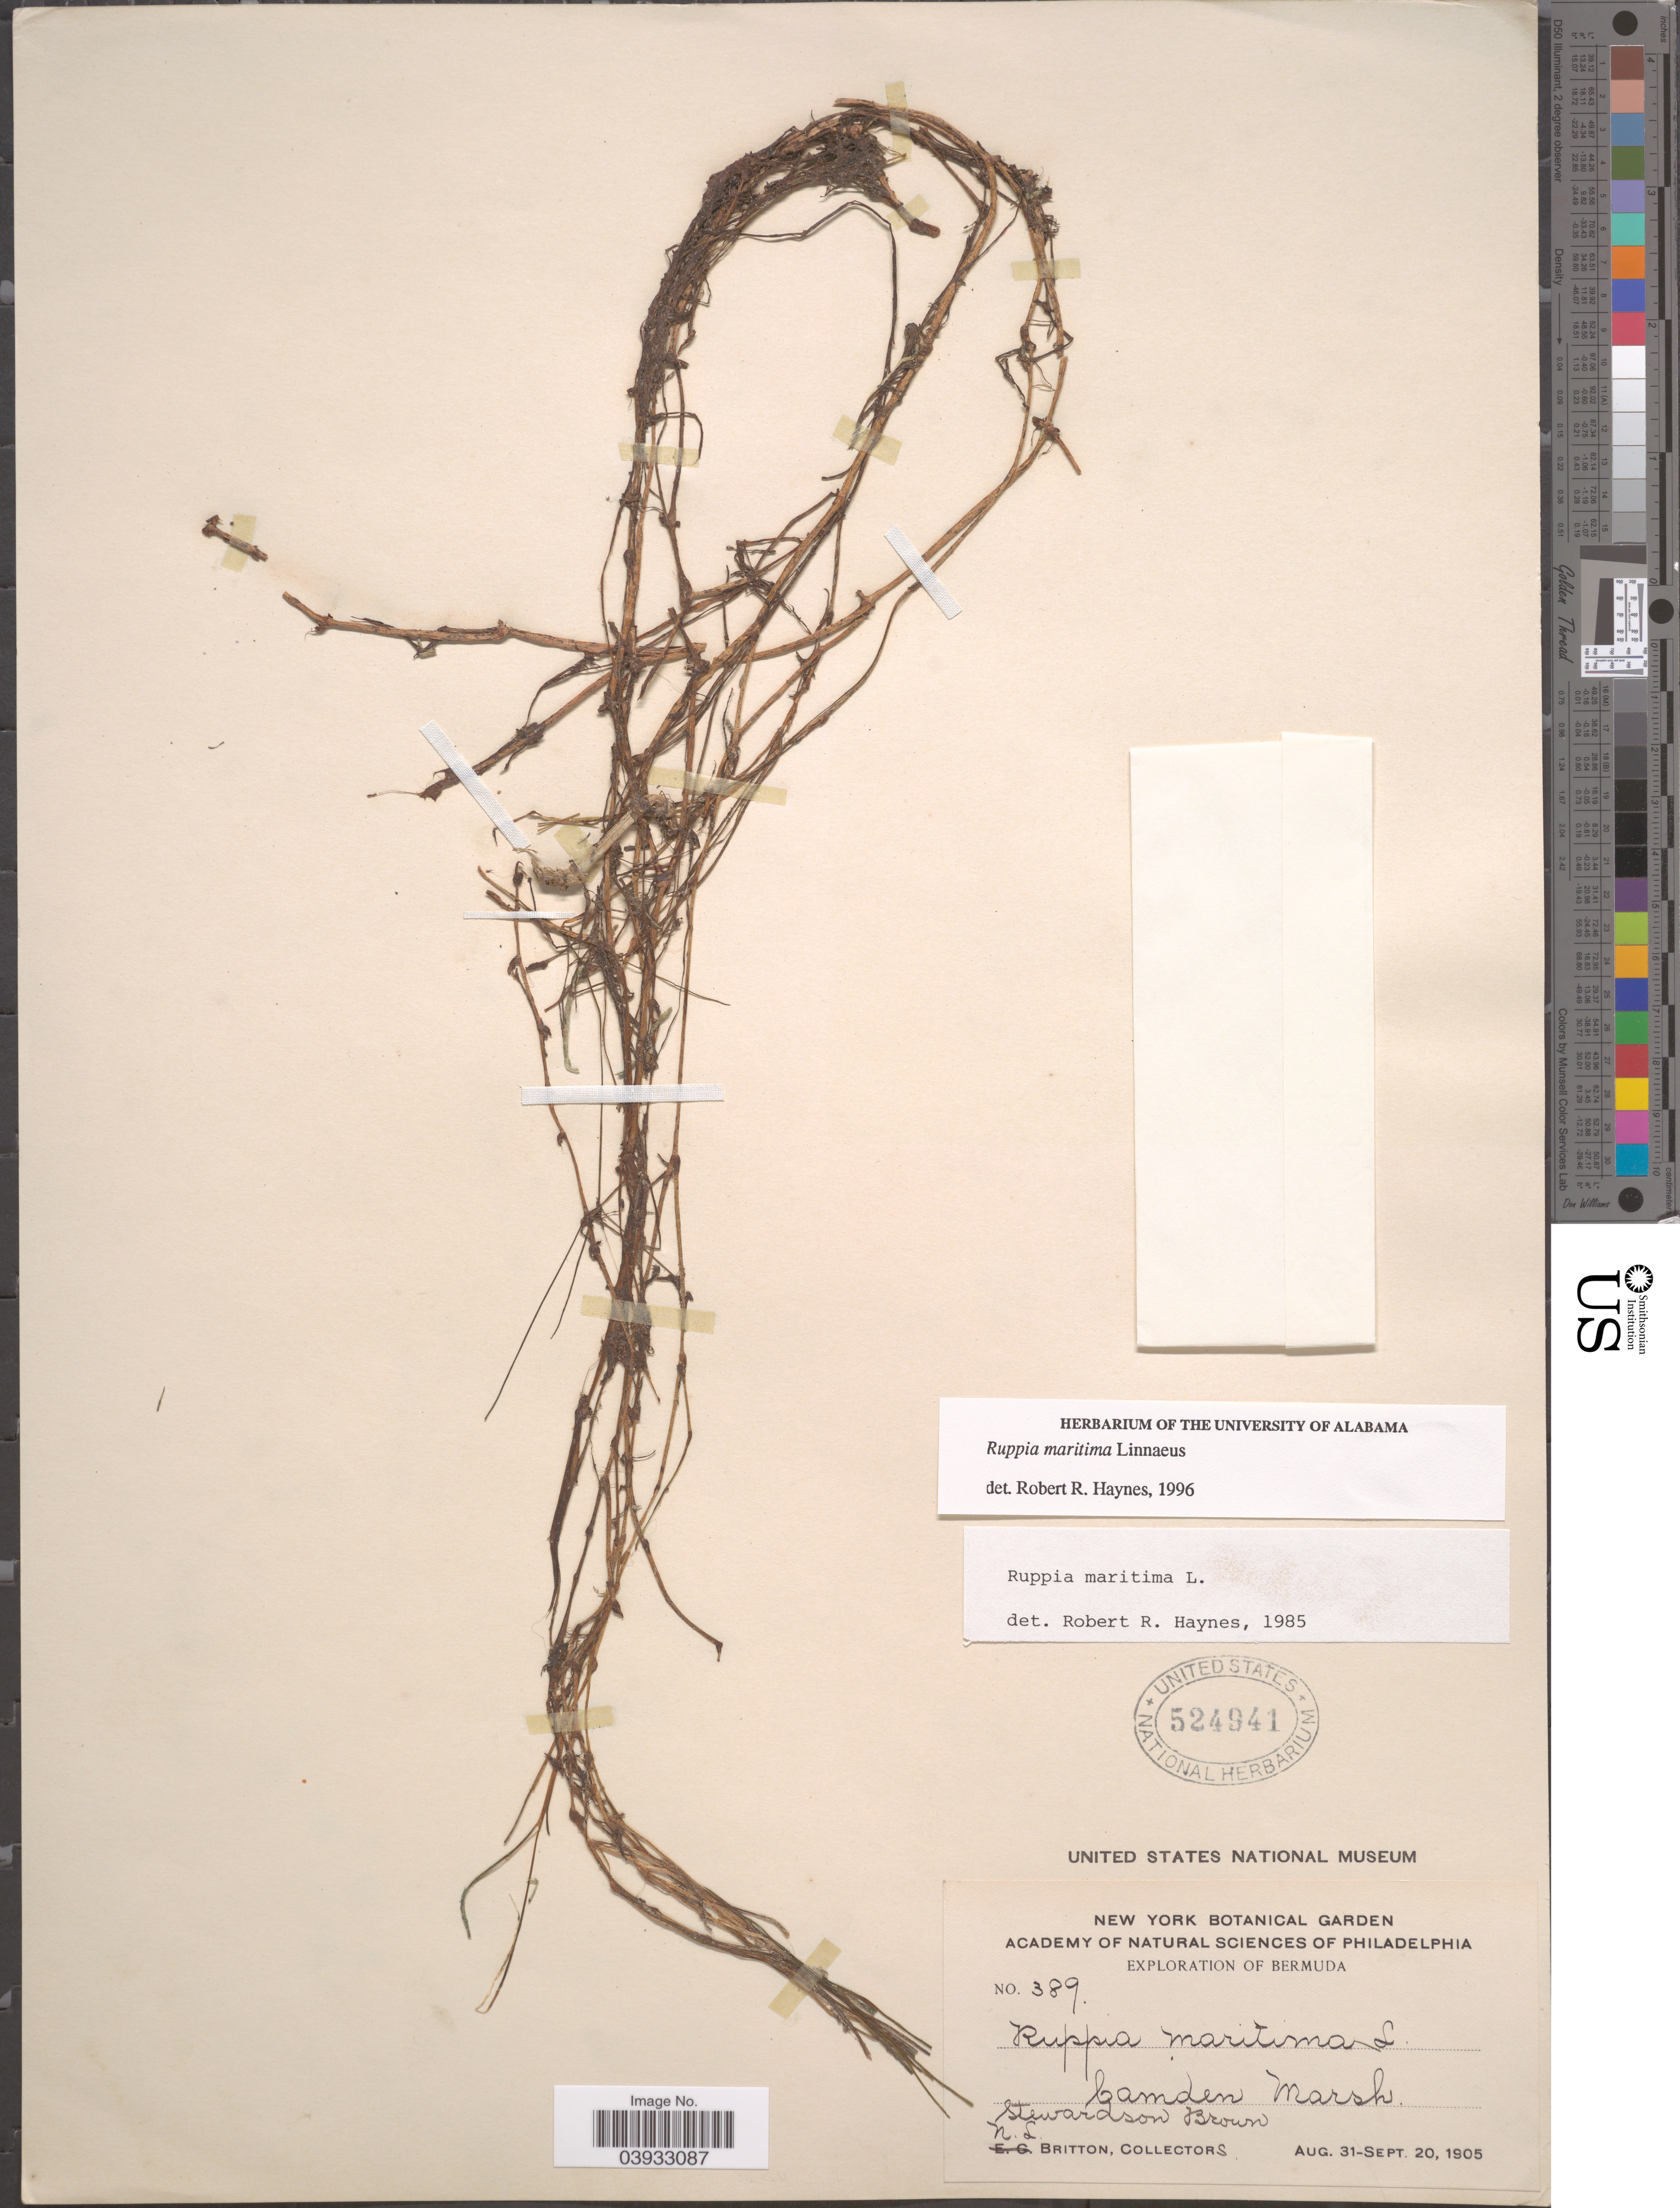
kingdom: Plantae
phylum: Tracheophyta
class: Liliopsida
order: Alismatales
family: Ruppiaceae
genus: Ruppia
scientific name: Ruppia maritima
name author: L.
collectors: N. Britton & S. Brown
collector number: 389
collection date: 1905-08-31/1905-09-20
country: Bermuda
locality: Camden Marsh.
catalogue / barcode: US 524941